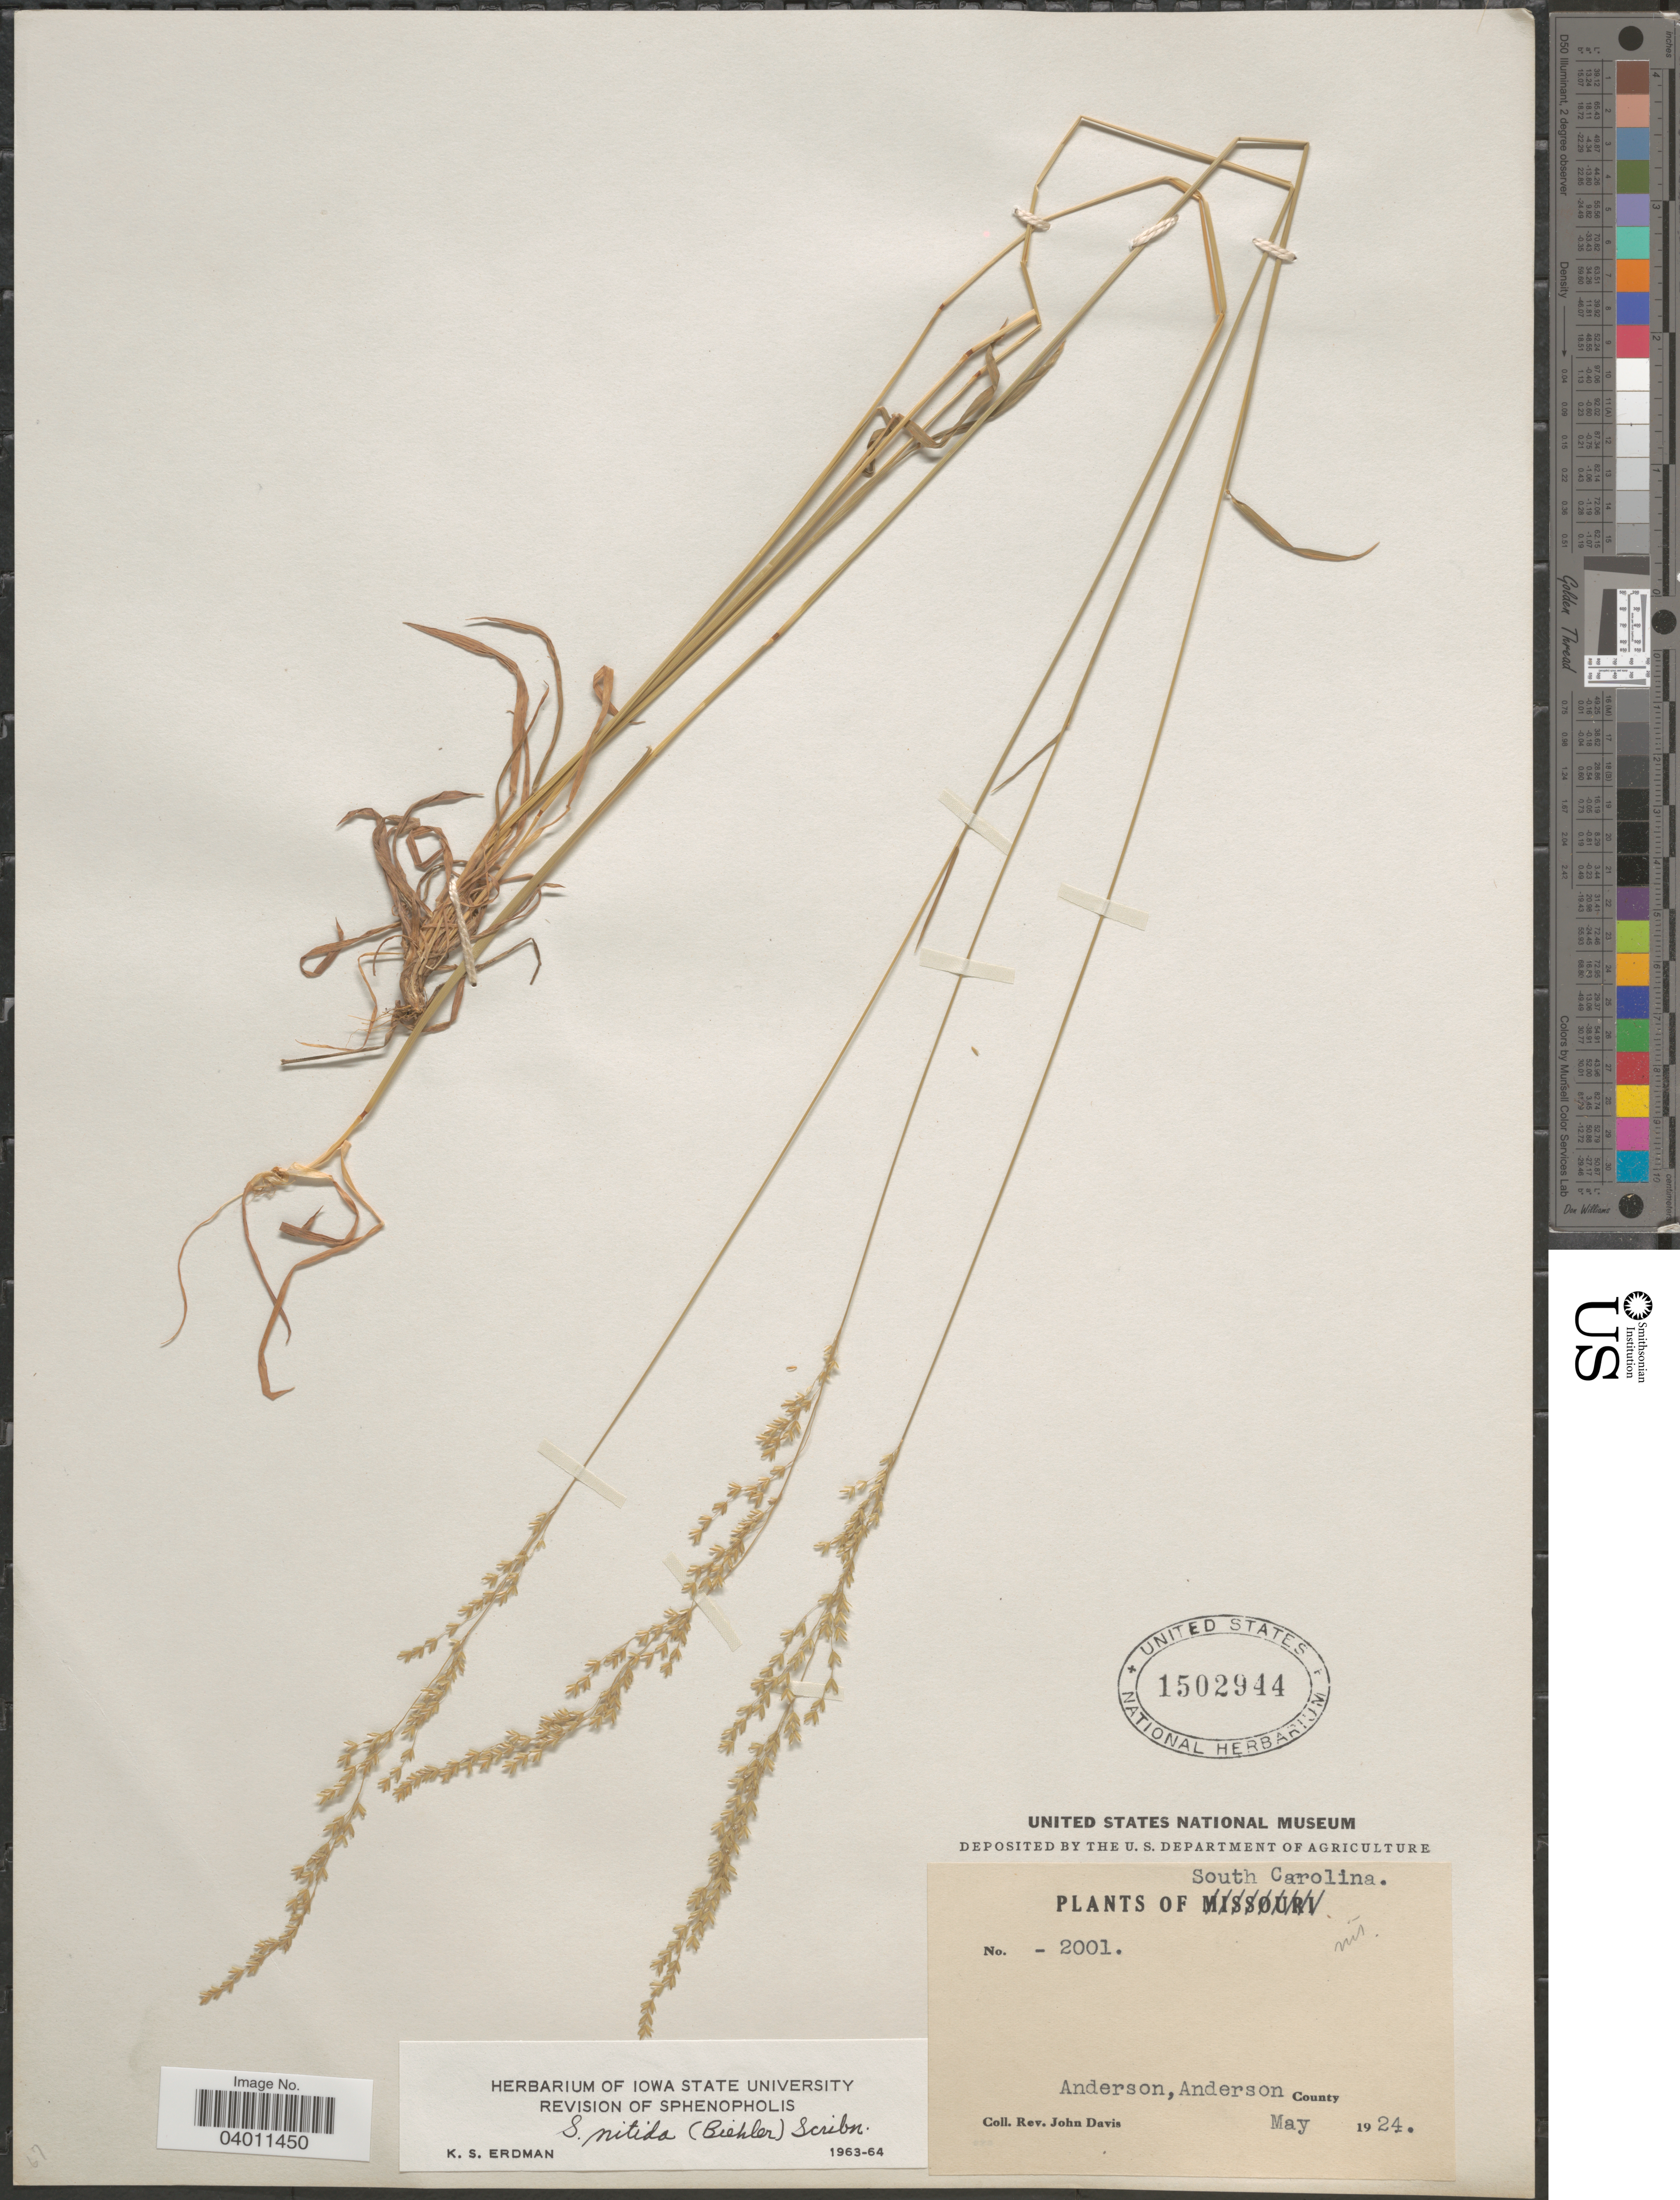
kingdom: Plantae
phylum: Tracheophyta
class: Liliopsida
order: Poales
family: Poaceae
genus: Sphenopholis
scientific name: Sphenopholis nitida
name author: (Biehler) Scribn.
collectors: J. Davis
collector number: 2001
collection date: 1924-05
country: United States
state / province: South Carolina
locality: Anderson, Anderson County.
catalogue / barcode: US 1502944